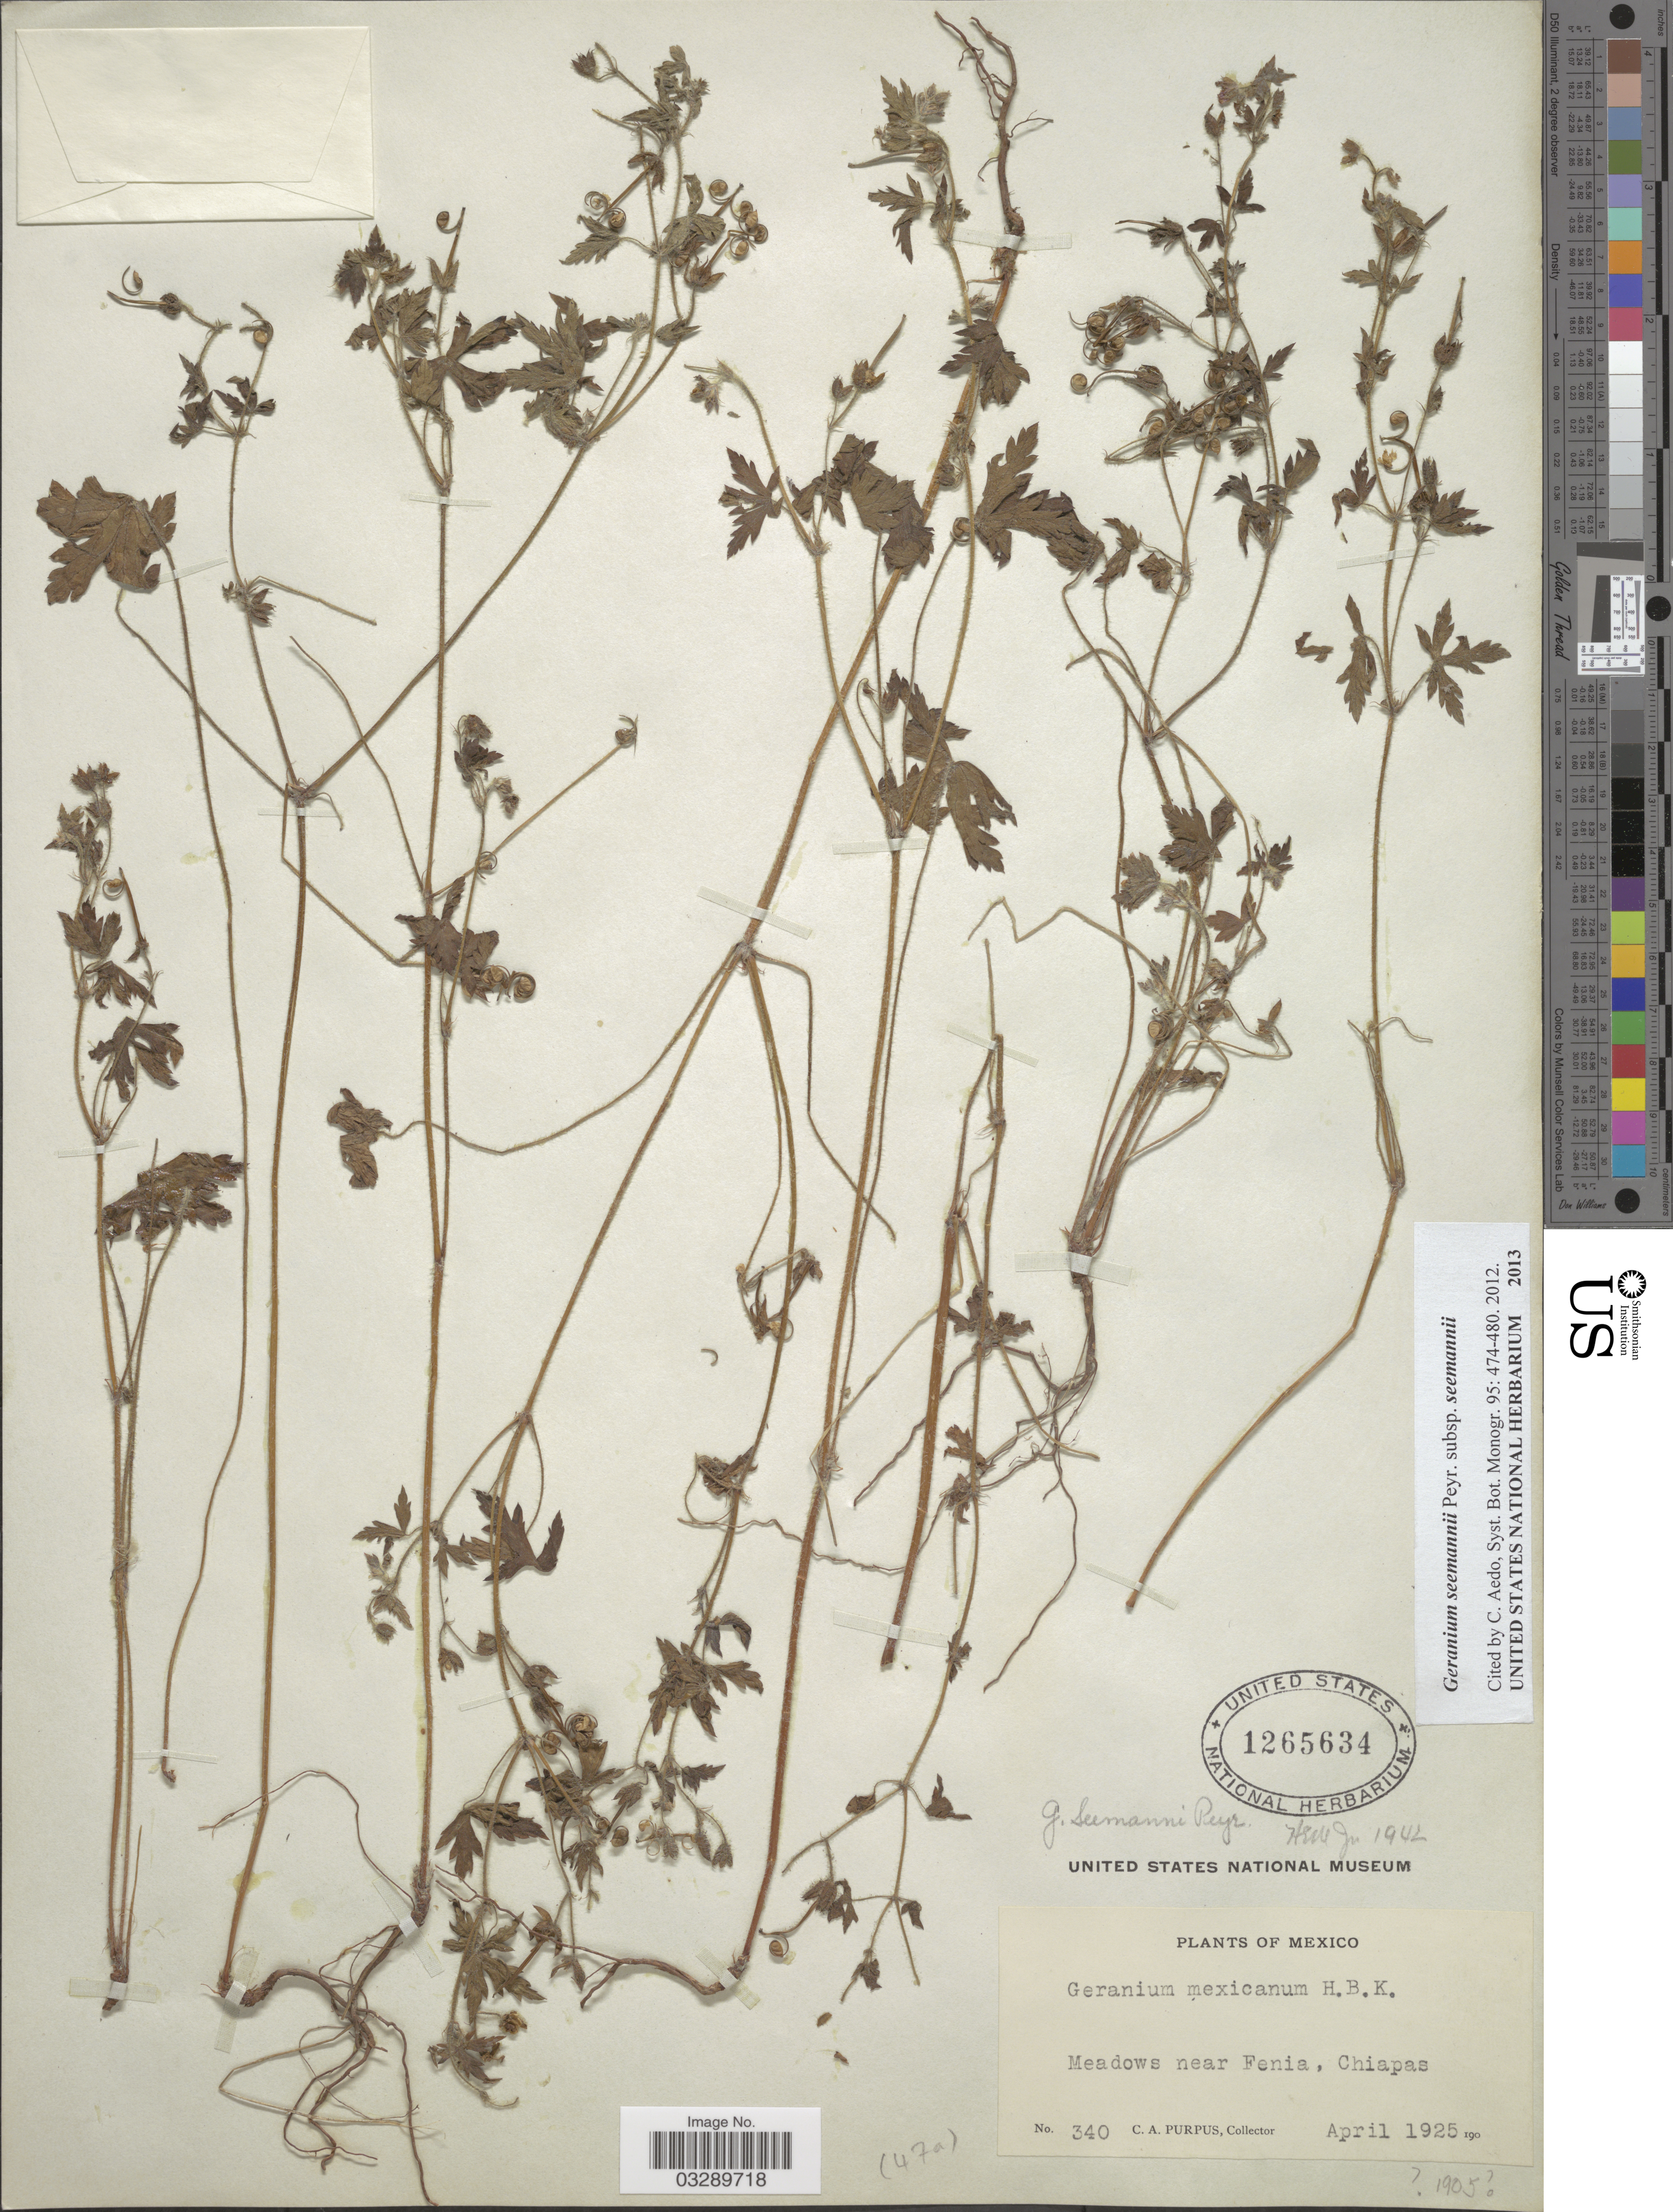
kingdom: Plantae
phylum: Tracheophyta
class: Magnoliopsida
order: Geraniales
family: Geraniaceae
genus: Geranium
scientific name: Geranium seemannii subsp. seemannii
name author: Peyr.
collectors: C. A. Purpus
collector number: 340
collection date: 1925-04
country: Mexico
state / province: Chiapas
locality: Meadows near Fenia.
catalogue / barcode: US 1265634